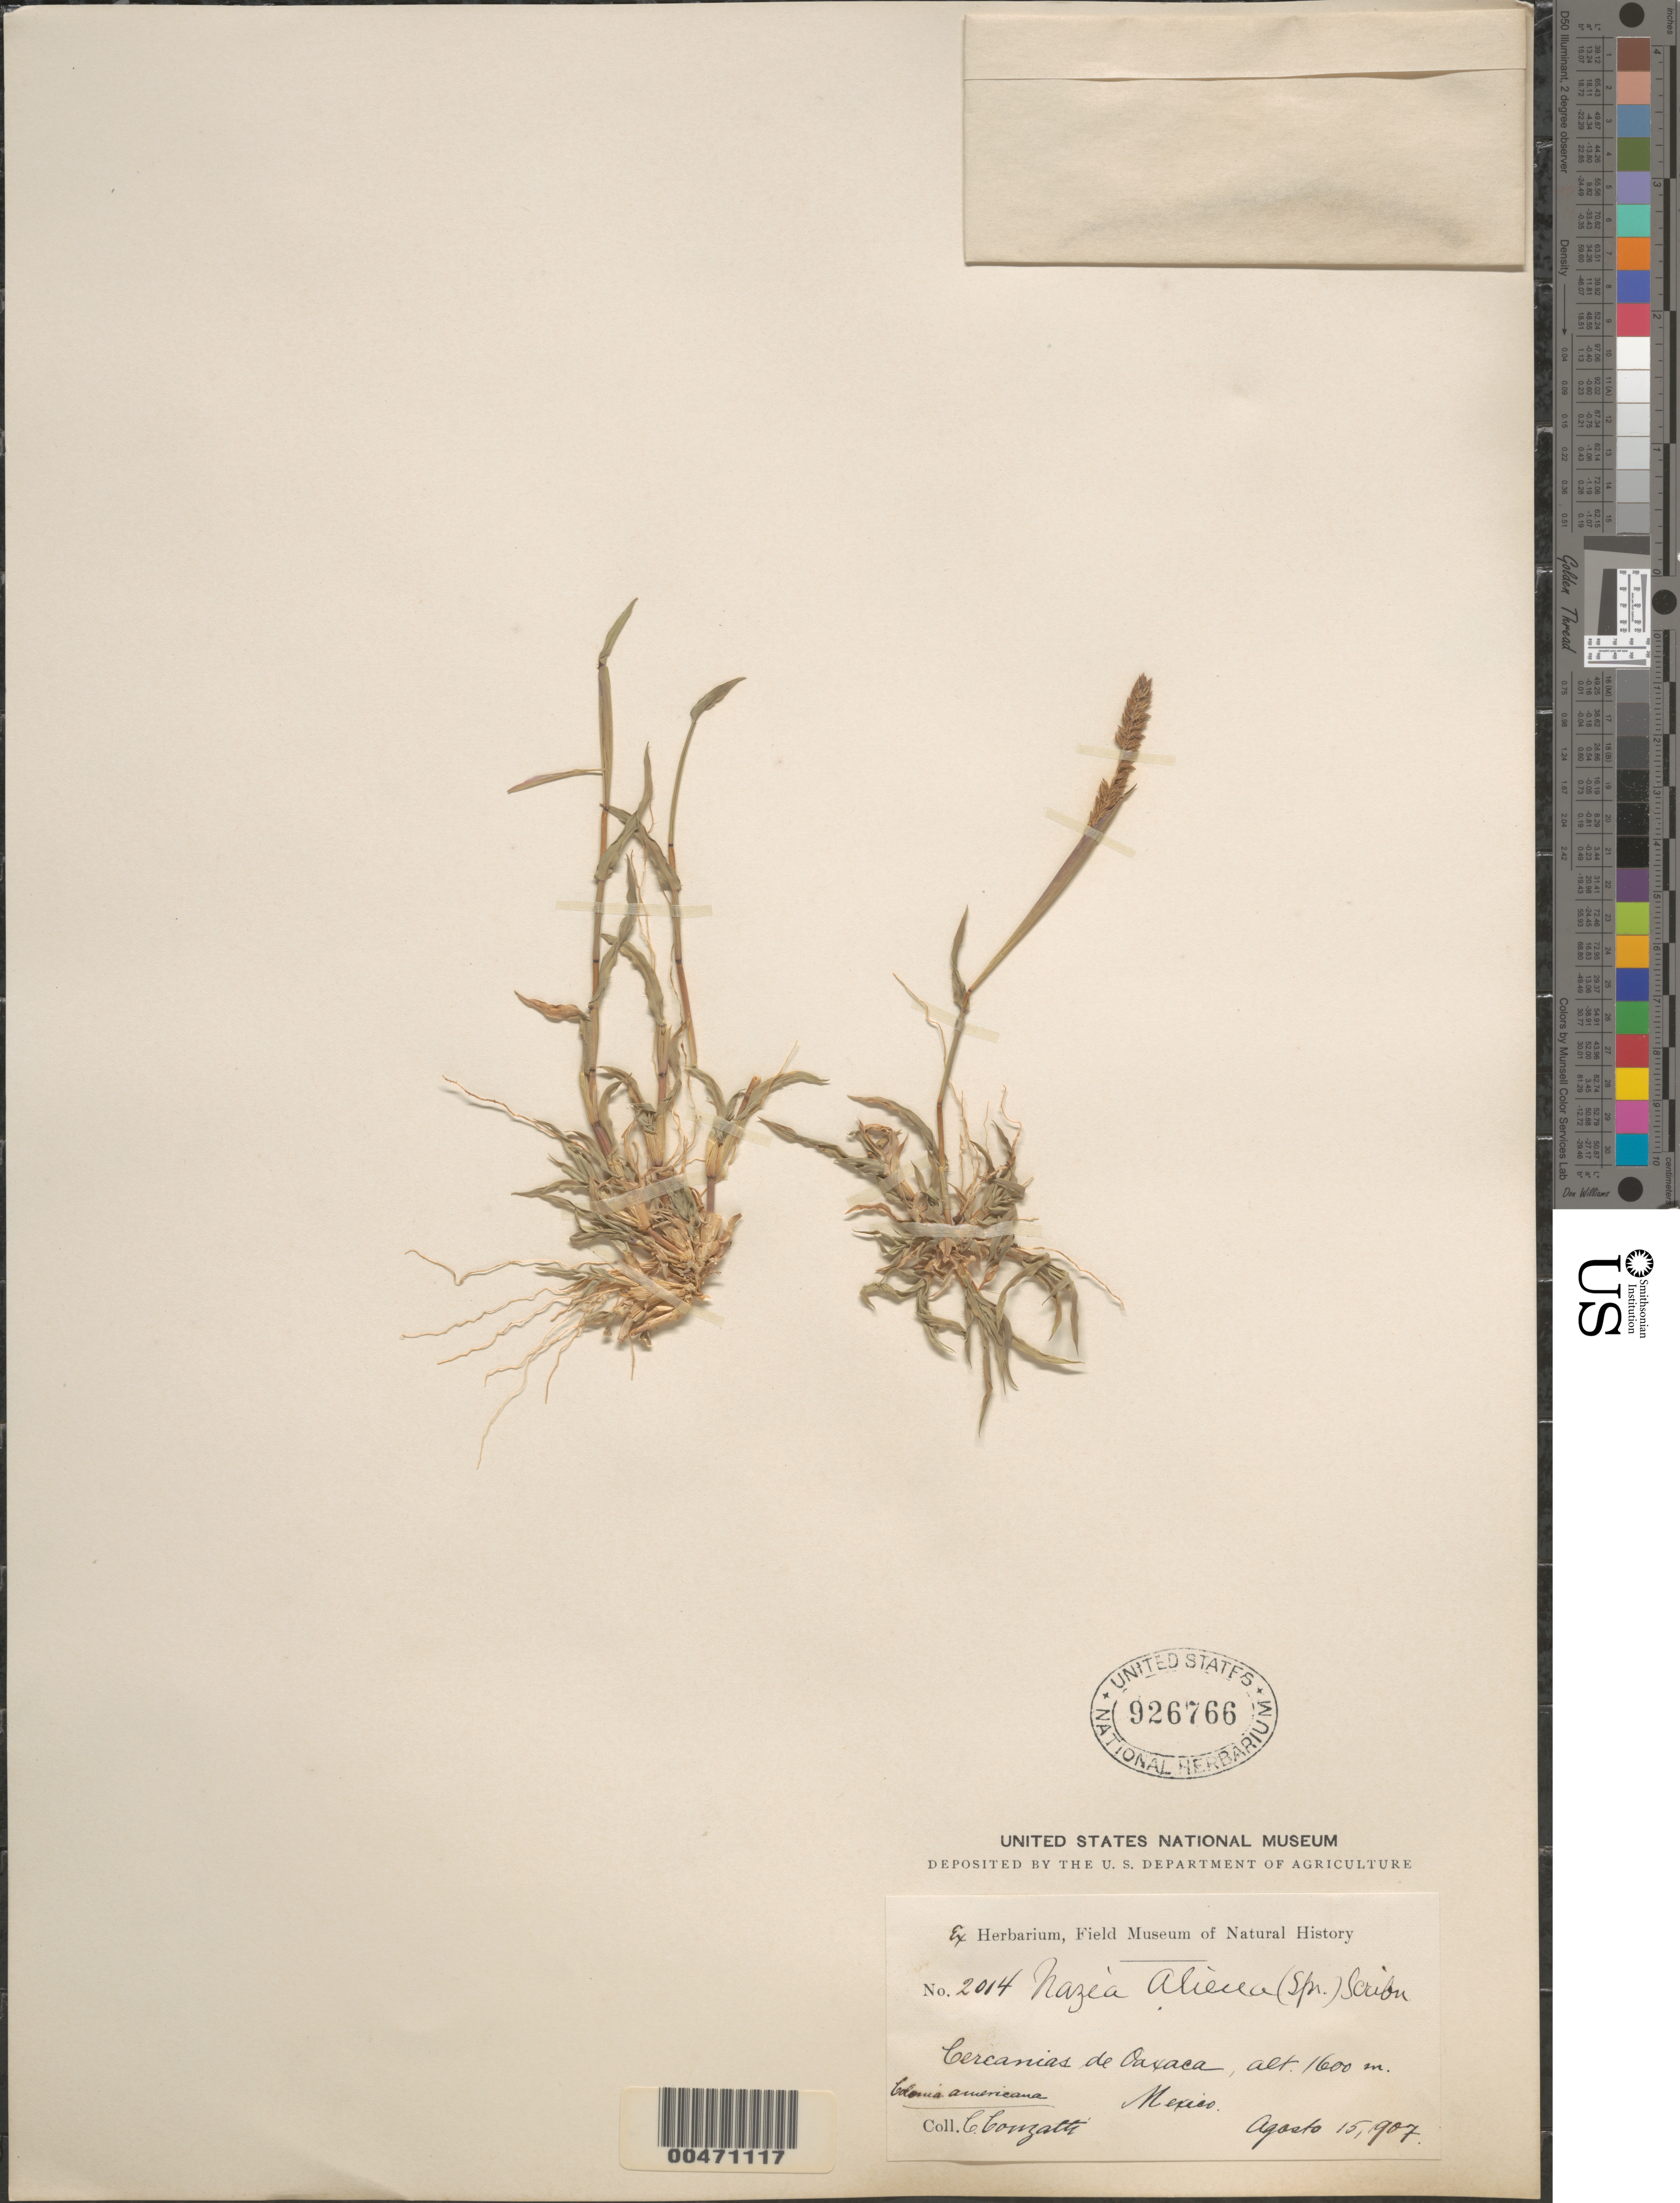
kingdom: Plantae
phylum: Tracheophyta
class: Liliopsida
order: Poales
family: Poaceae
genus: Tragus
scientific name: Tragus berteronianus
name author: Schult.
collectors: C. Conzatti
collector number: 2014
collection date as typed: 15 Aug 1907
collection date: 1907-08-15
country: Mexico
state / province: Oaxaca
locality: Cercanias de Oaxaca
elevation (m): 1600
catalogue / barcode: US 926766